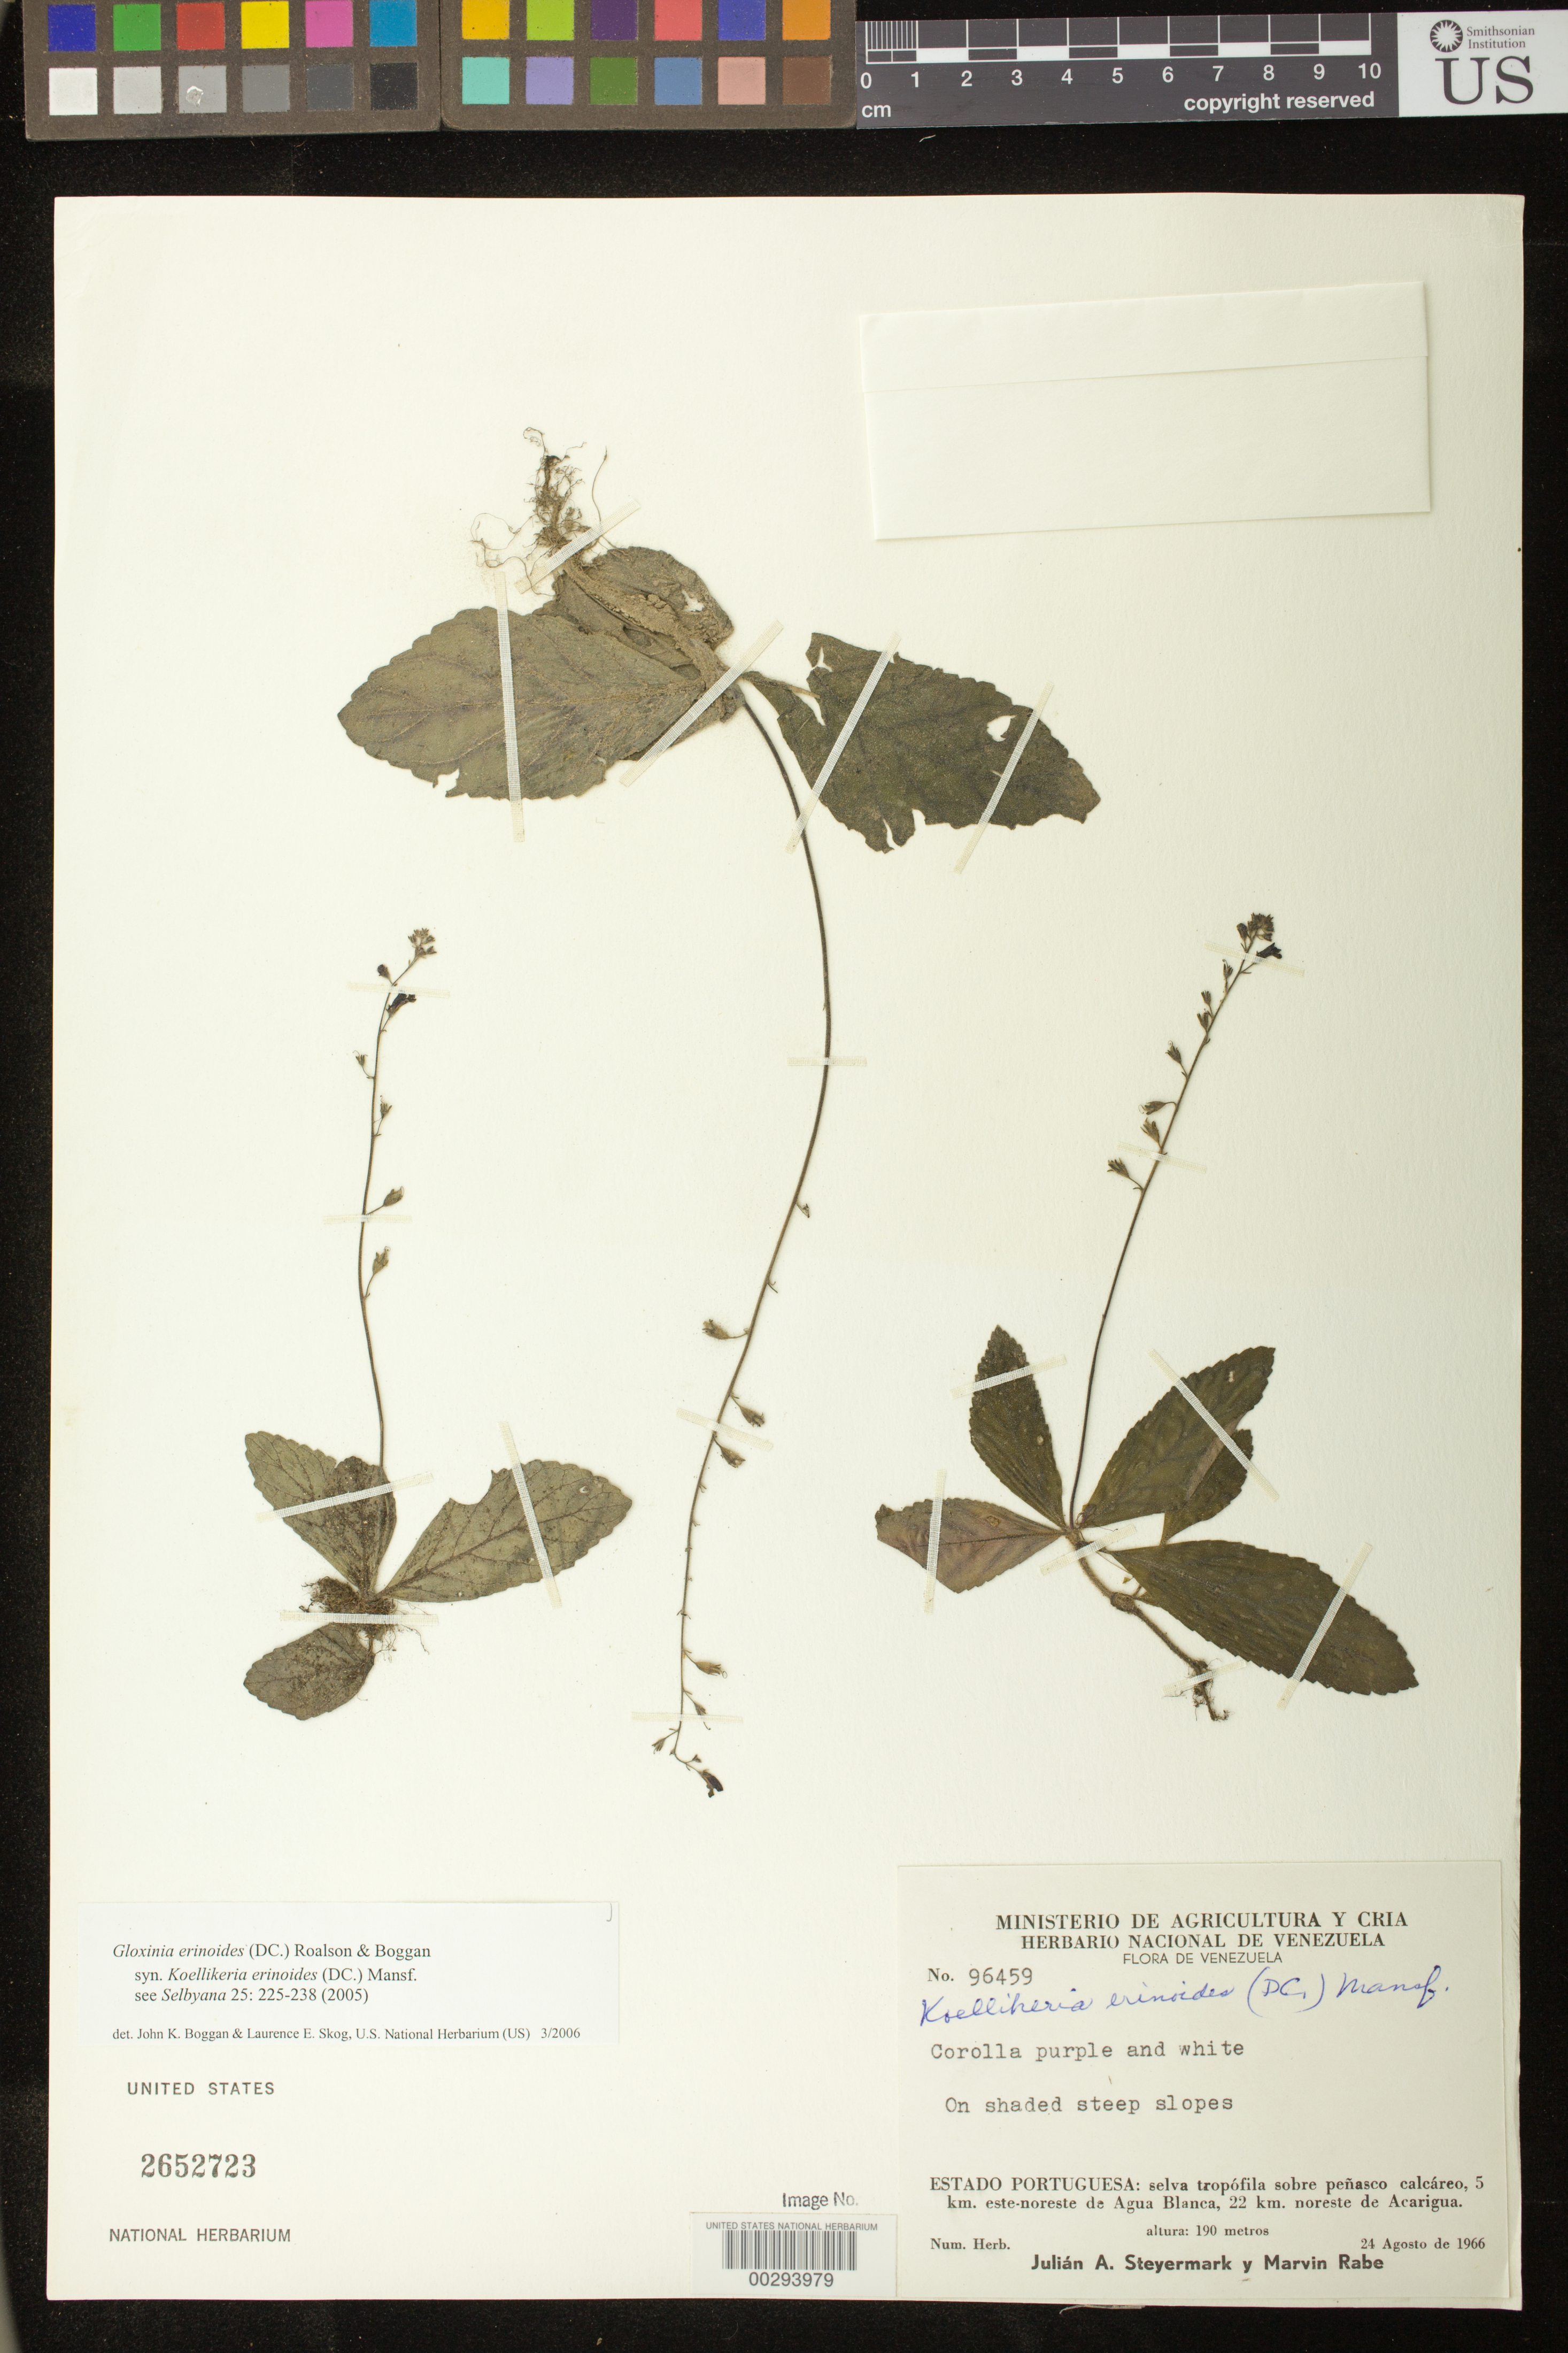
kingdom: Plantae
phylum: Tracheophyta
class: Magnoliopsida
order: Lamiales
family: Gesneriaceae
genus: Gloxinia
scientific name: Gloxinia erinoides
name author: (DC.) Roalson & Boggan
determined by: Boggan, J. K.; Skog, L. E.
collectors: J. Steyermark & M. Rabe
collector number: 96459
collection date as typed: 24 Aug 1966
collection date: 1966-08-24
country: Venezuela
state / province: Portuguesa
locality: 5 km E-NE of Agua Blanca, 22 km NE of Acarigua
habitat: On shaded steep slopes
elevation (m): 190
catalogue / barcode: US 2652723